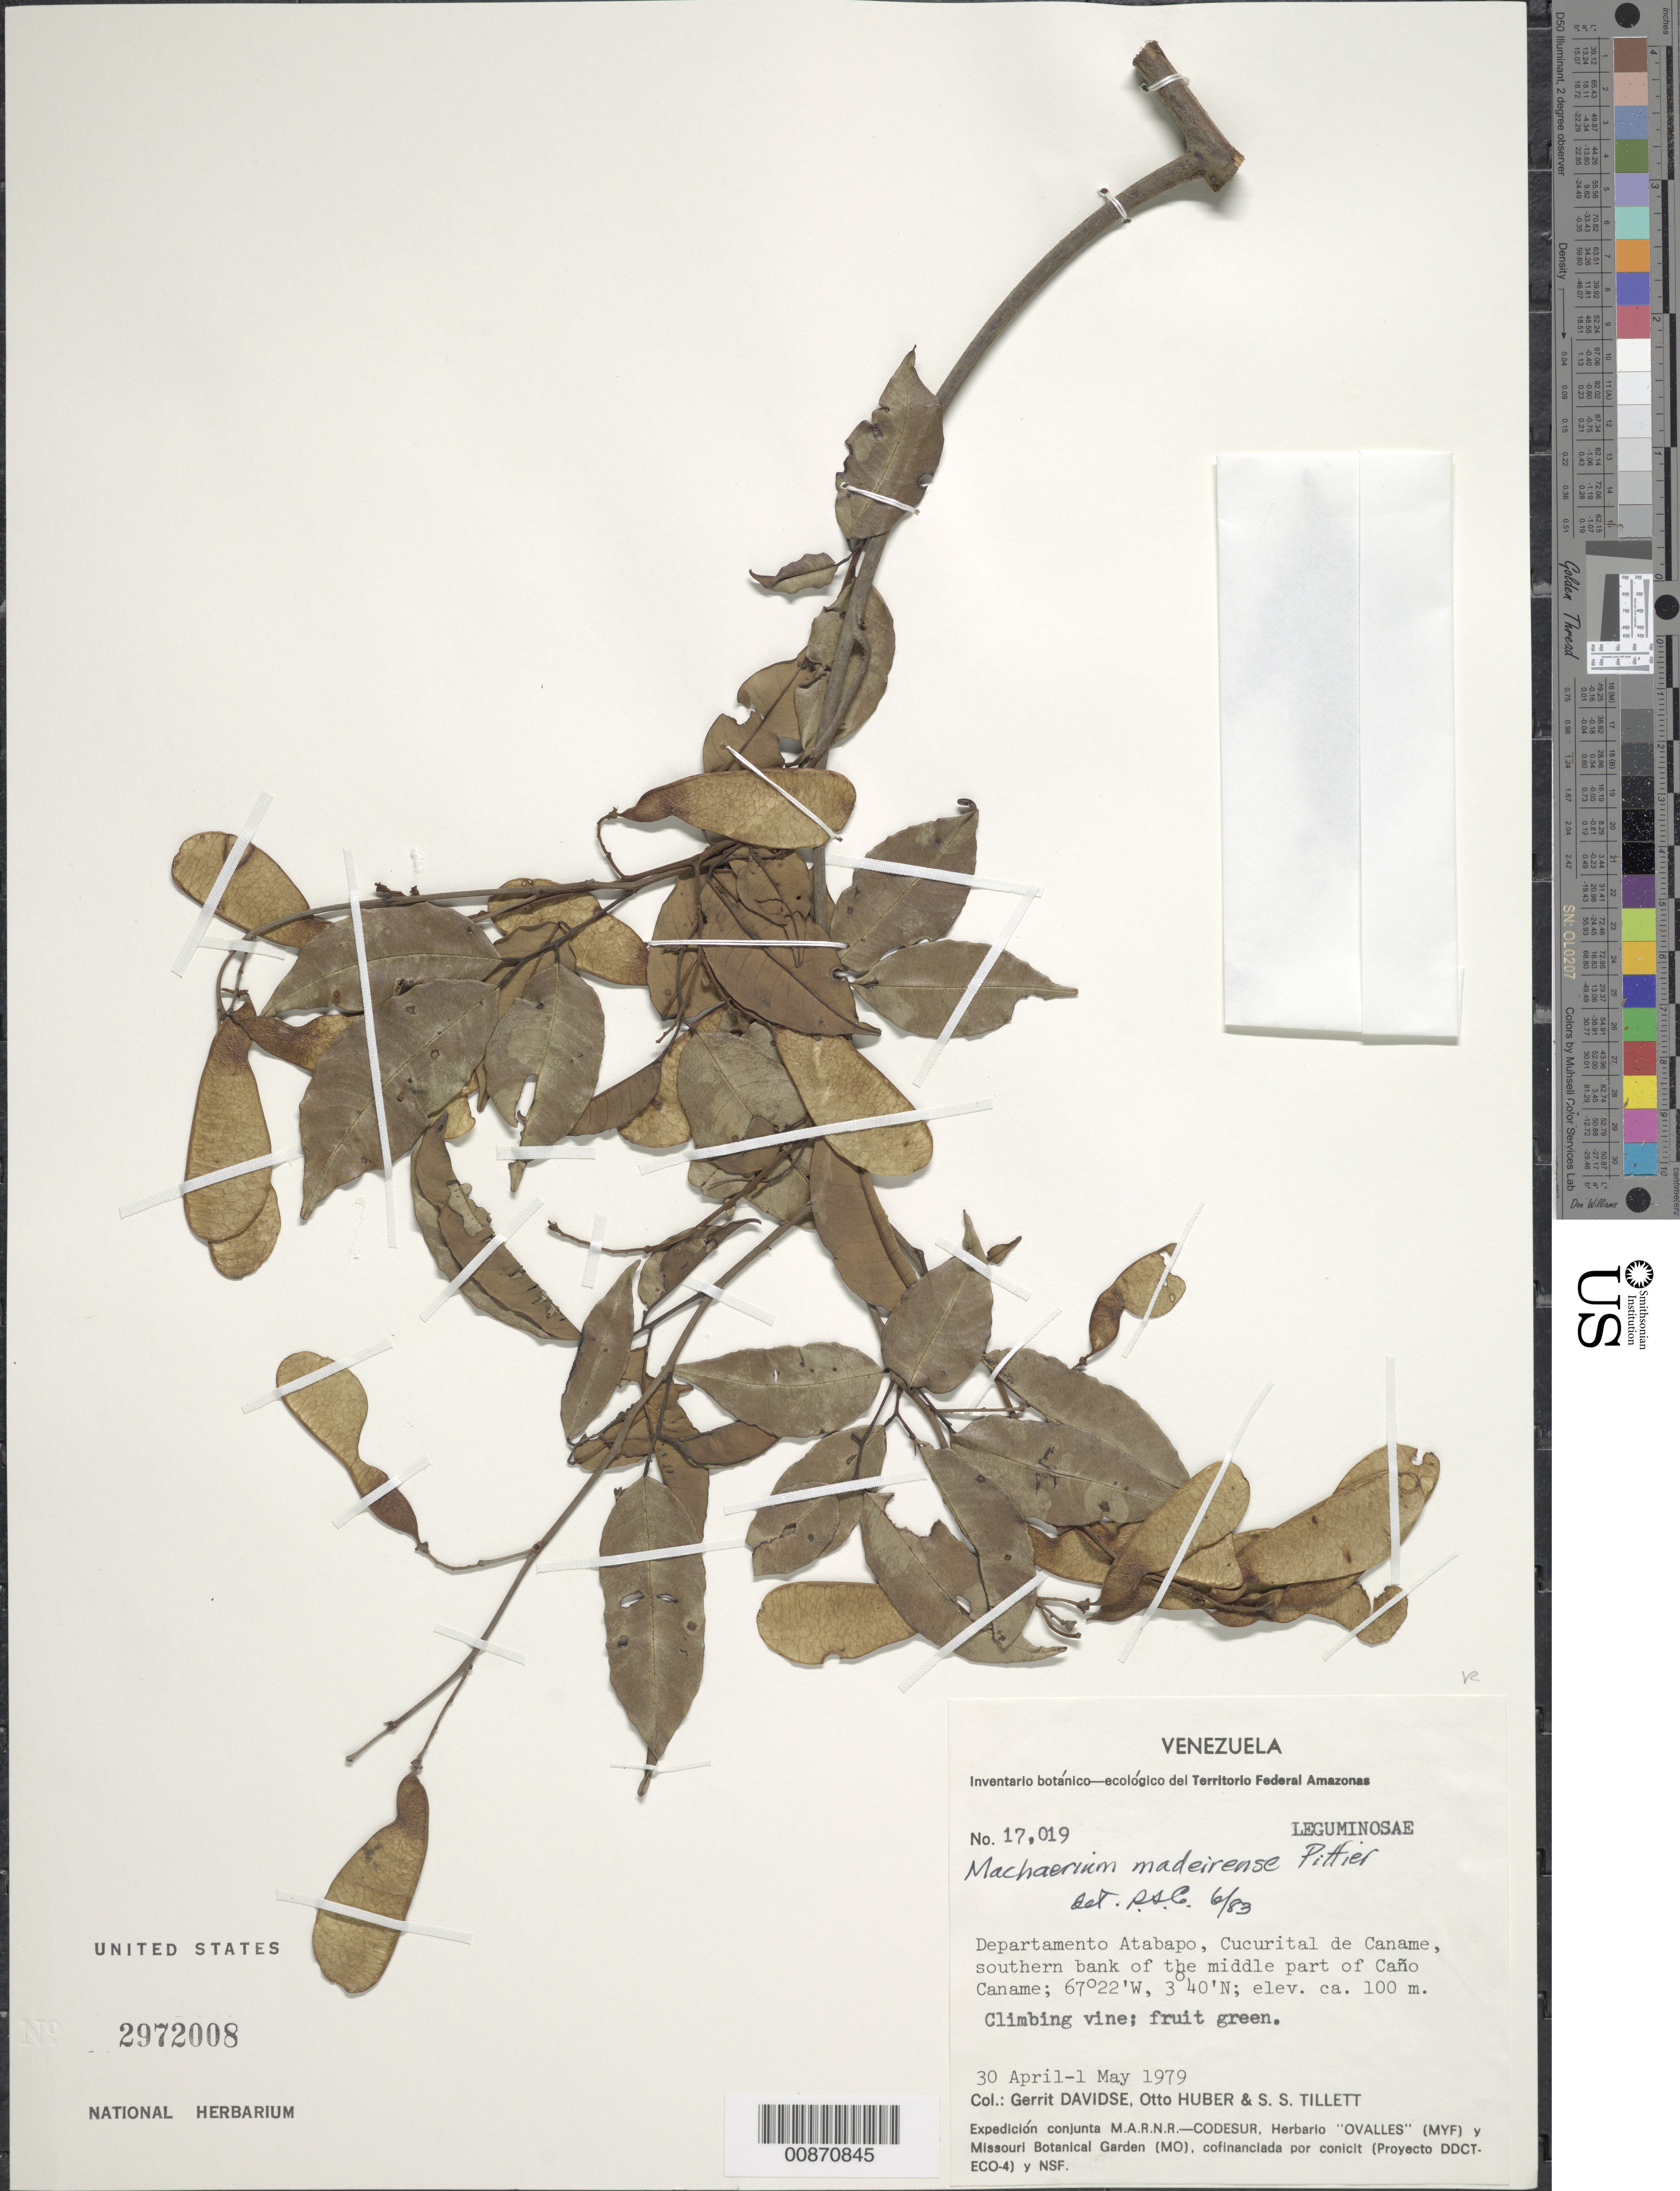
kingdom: Plantae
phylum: Tracheophyta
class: Magnoliopsida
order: Fabales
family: Fabaceae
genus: Machaerium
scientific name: Machaerium madeirense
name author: Pittier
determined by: Cowan, R. S.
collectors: G. Davidse, O. Huber & S. S. Tillett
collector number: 17019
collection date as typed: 30-Apr-79 to 1-May-79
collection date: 1979-04-30/1979-05-01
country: Venezuela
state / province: Amazonas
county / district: Atabapo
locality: Cucurital de Caname, southern bank of the middle part of Caño Caname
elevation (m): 100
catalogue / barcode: US 2972008